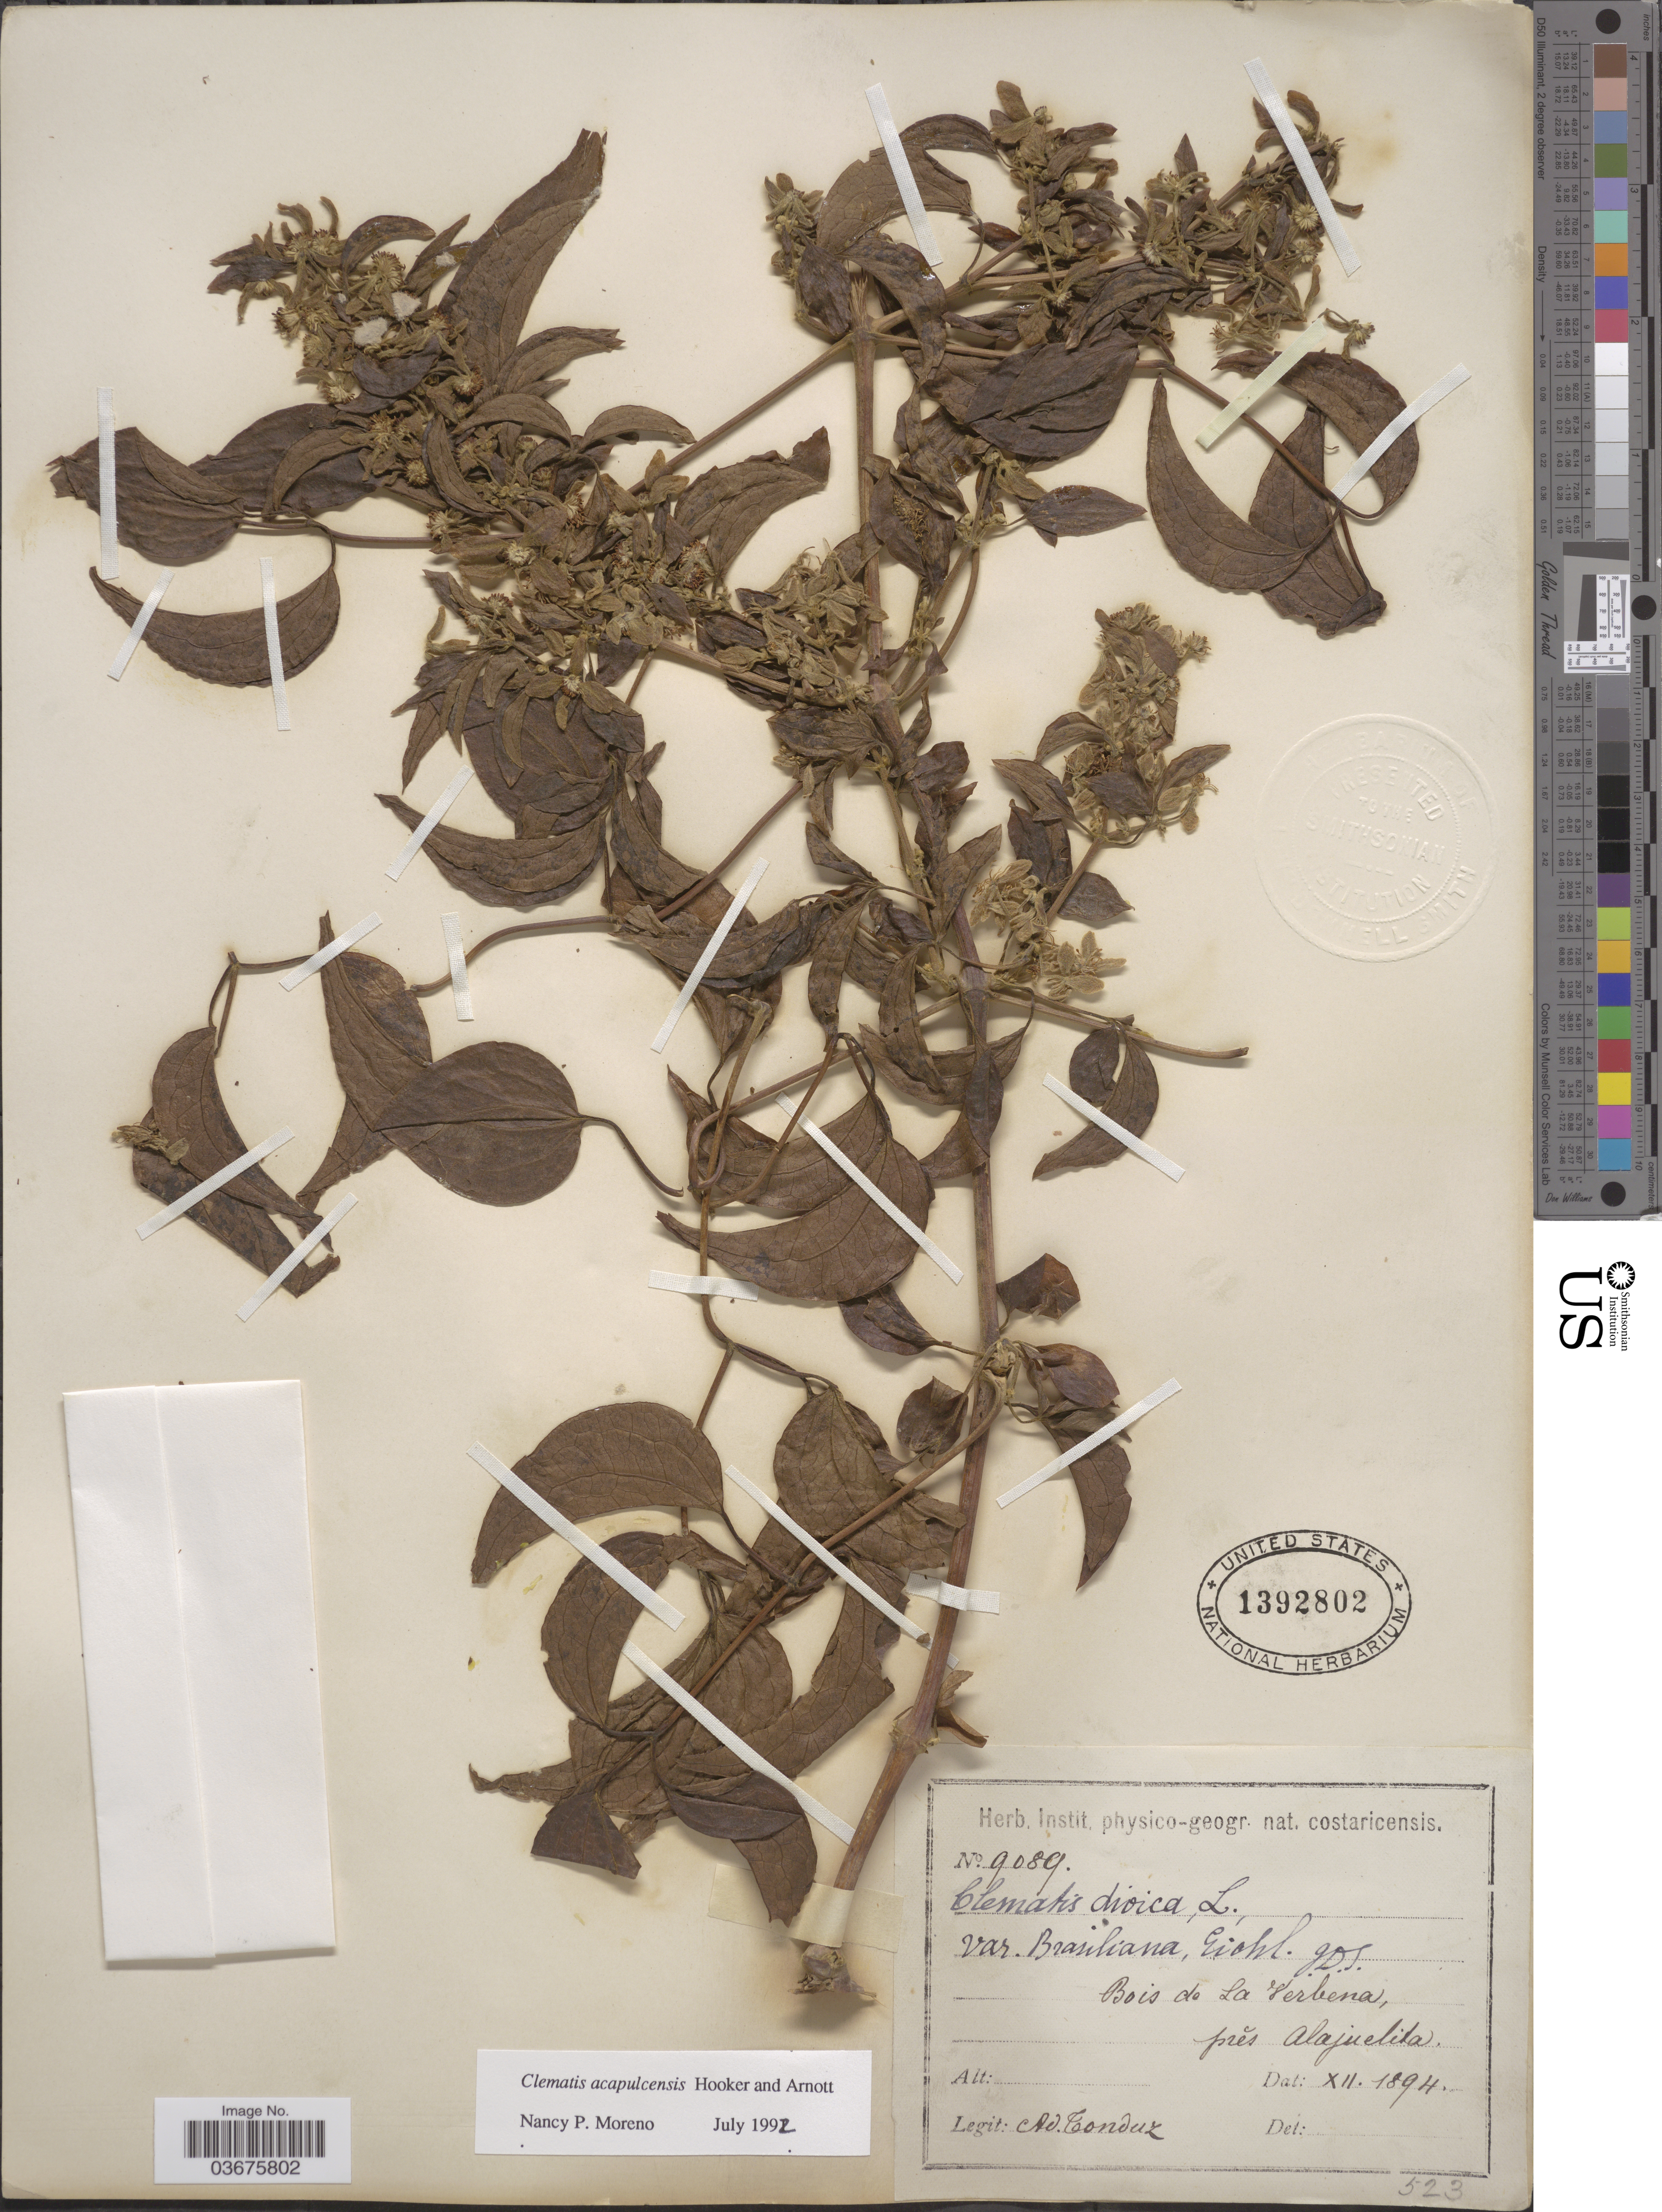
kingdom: Plantae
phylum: Tracheophyta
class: Magnoliopsida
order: Ranunculales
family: Ranunculaceae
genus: Clematis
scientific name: Clematis acapulcensis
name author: Hook. & Arn.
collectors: A. Tonduz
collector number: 9089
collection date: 1894-12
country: Costa Rica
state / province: Alajuela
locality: Bois de la Verbena, prĕs Alajuelita.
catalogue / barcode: US 1392802